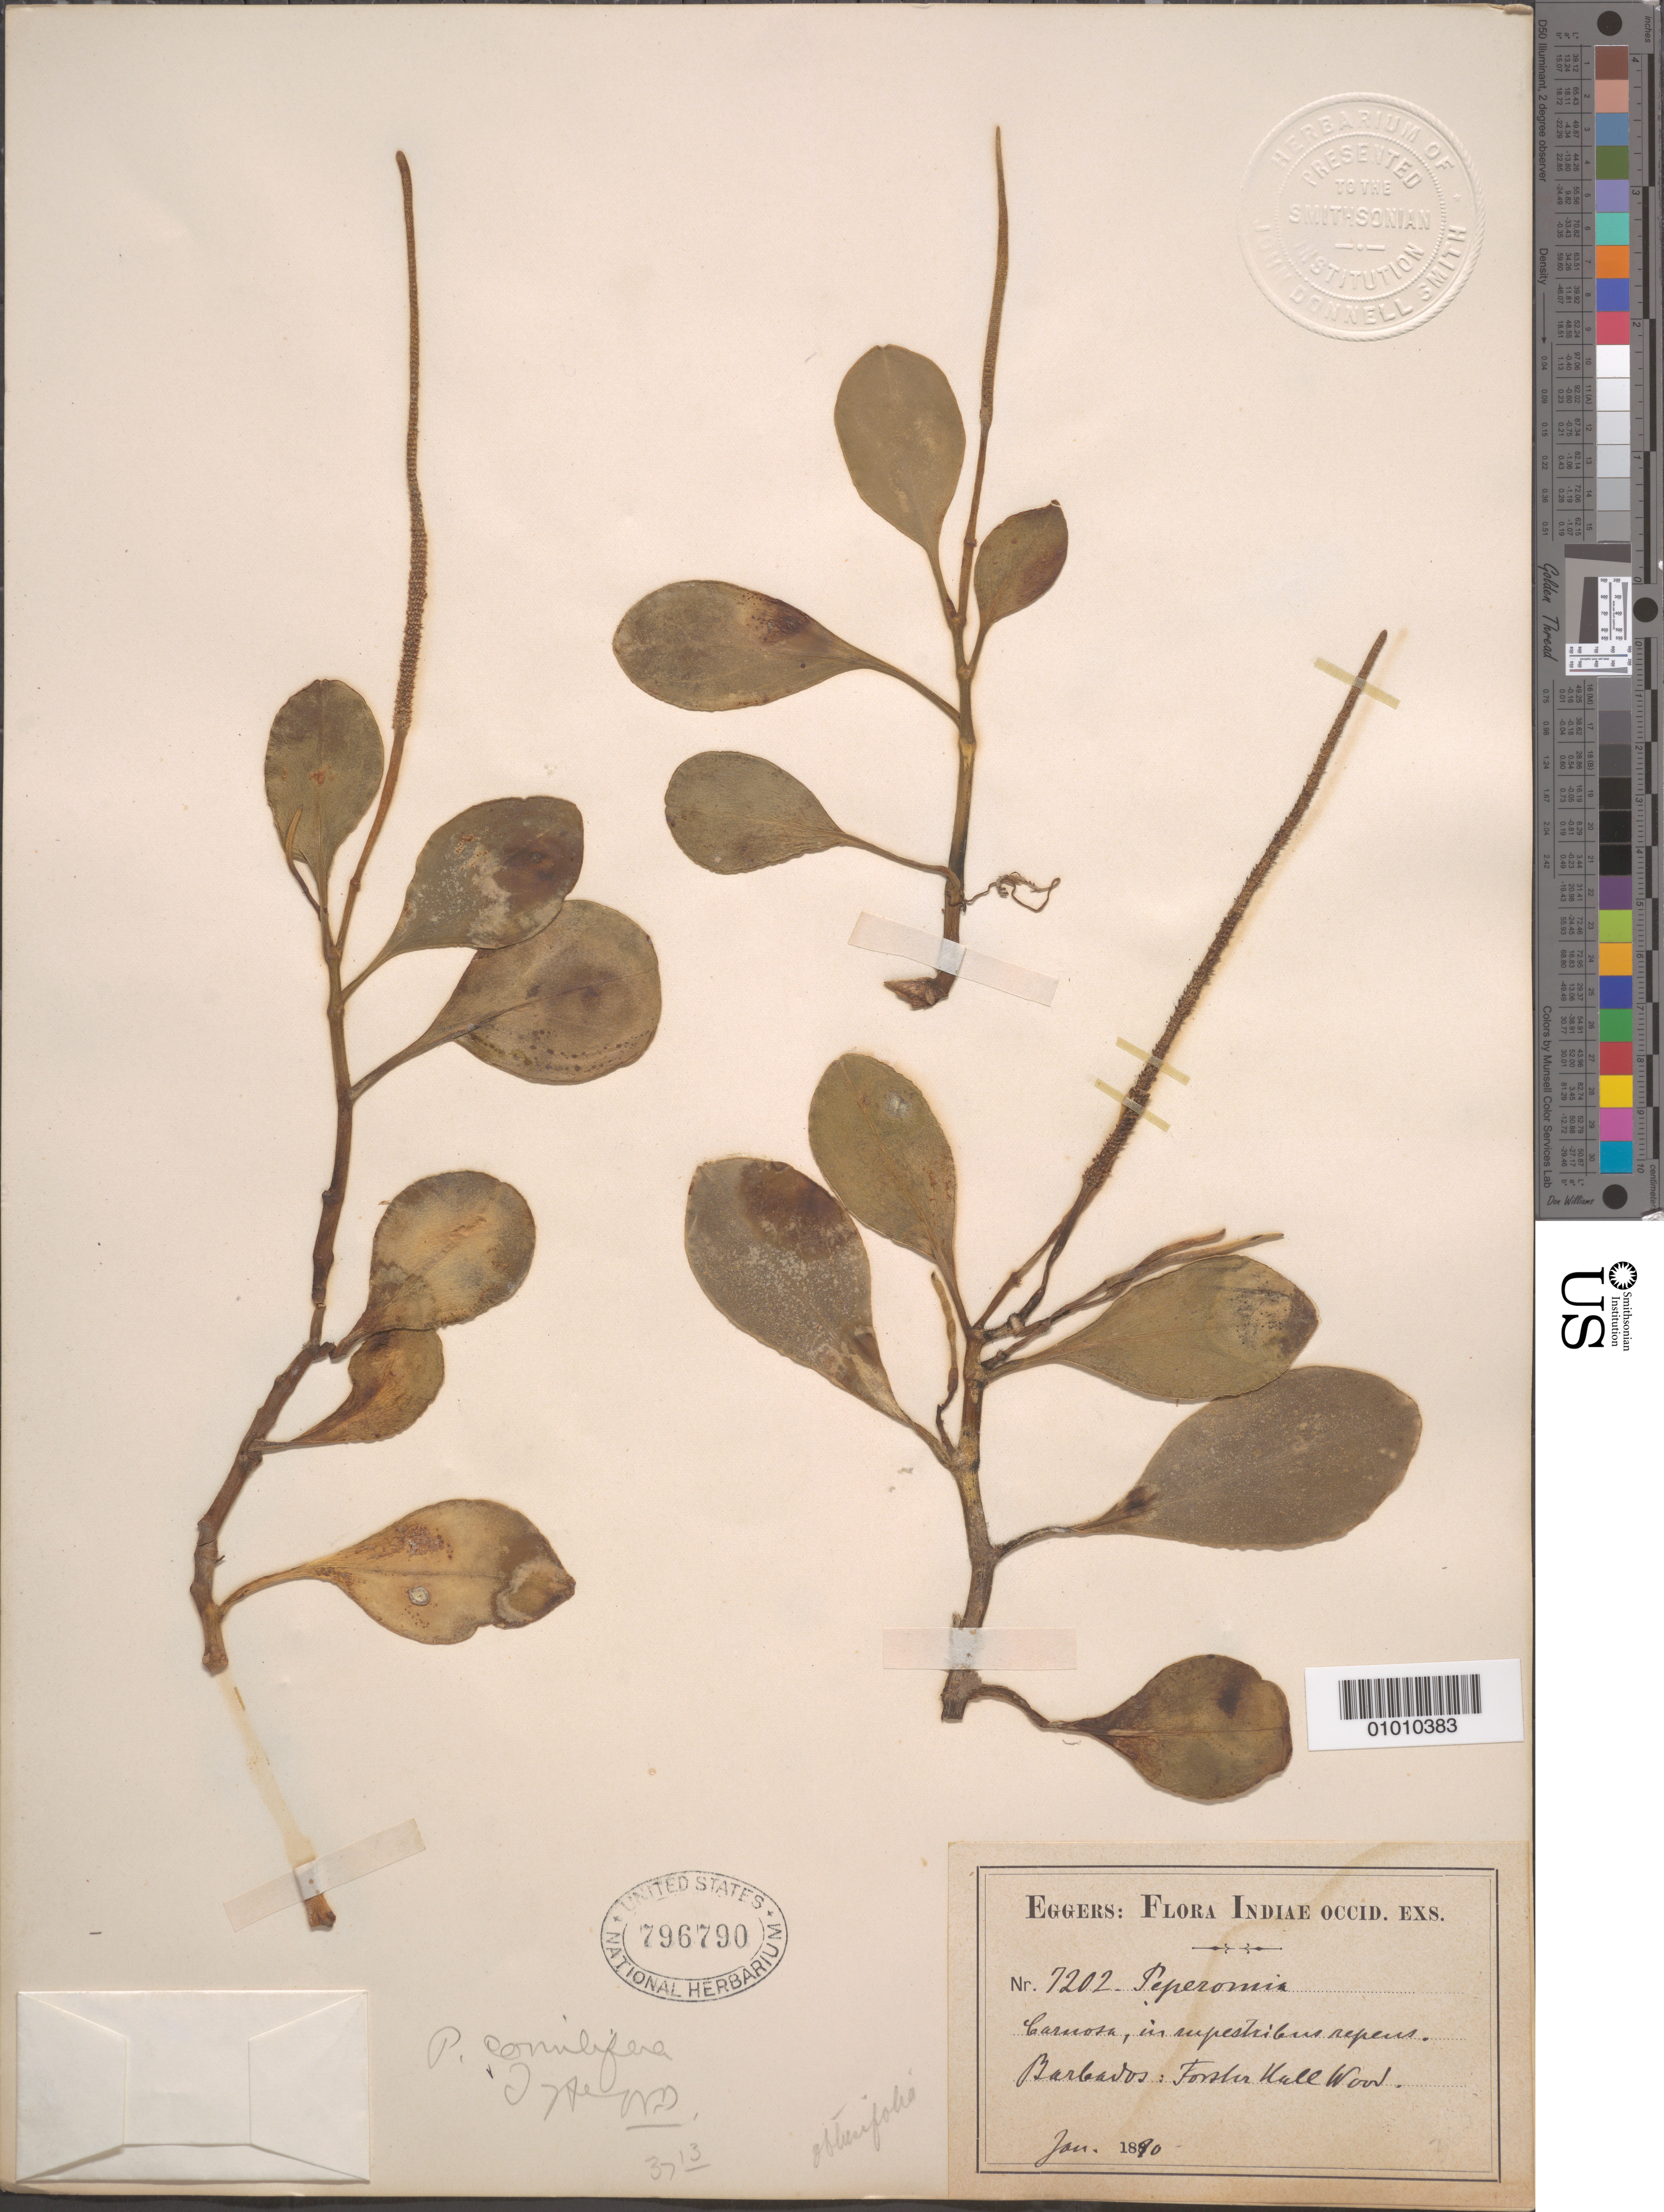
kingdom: Plantae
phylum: Tracheophyta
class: Magnoliopsida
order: Piperales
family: Piperaceae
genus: Peperomia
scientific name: Peperomia obtusifolia var. obtusifolia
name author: (L.) A. Dietr.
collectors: H. F. A. von Eggers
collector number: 7202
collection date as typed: Jan 1890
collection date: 1890-01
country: Barbados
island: Barbados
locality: woods.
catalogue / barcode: US 796790